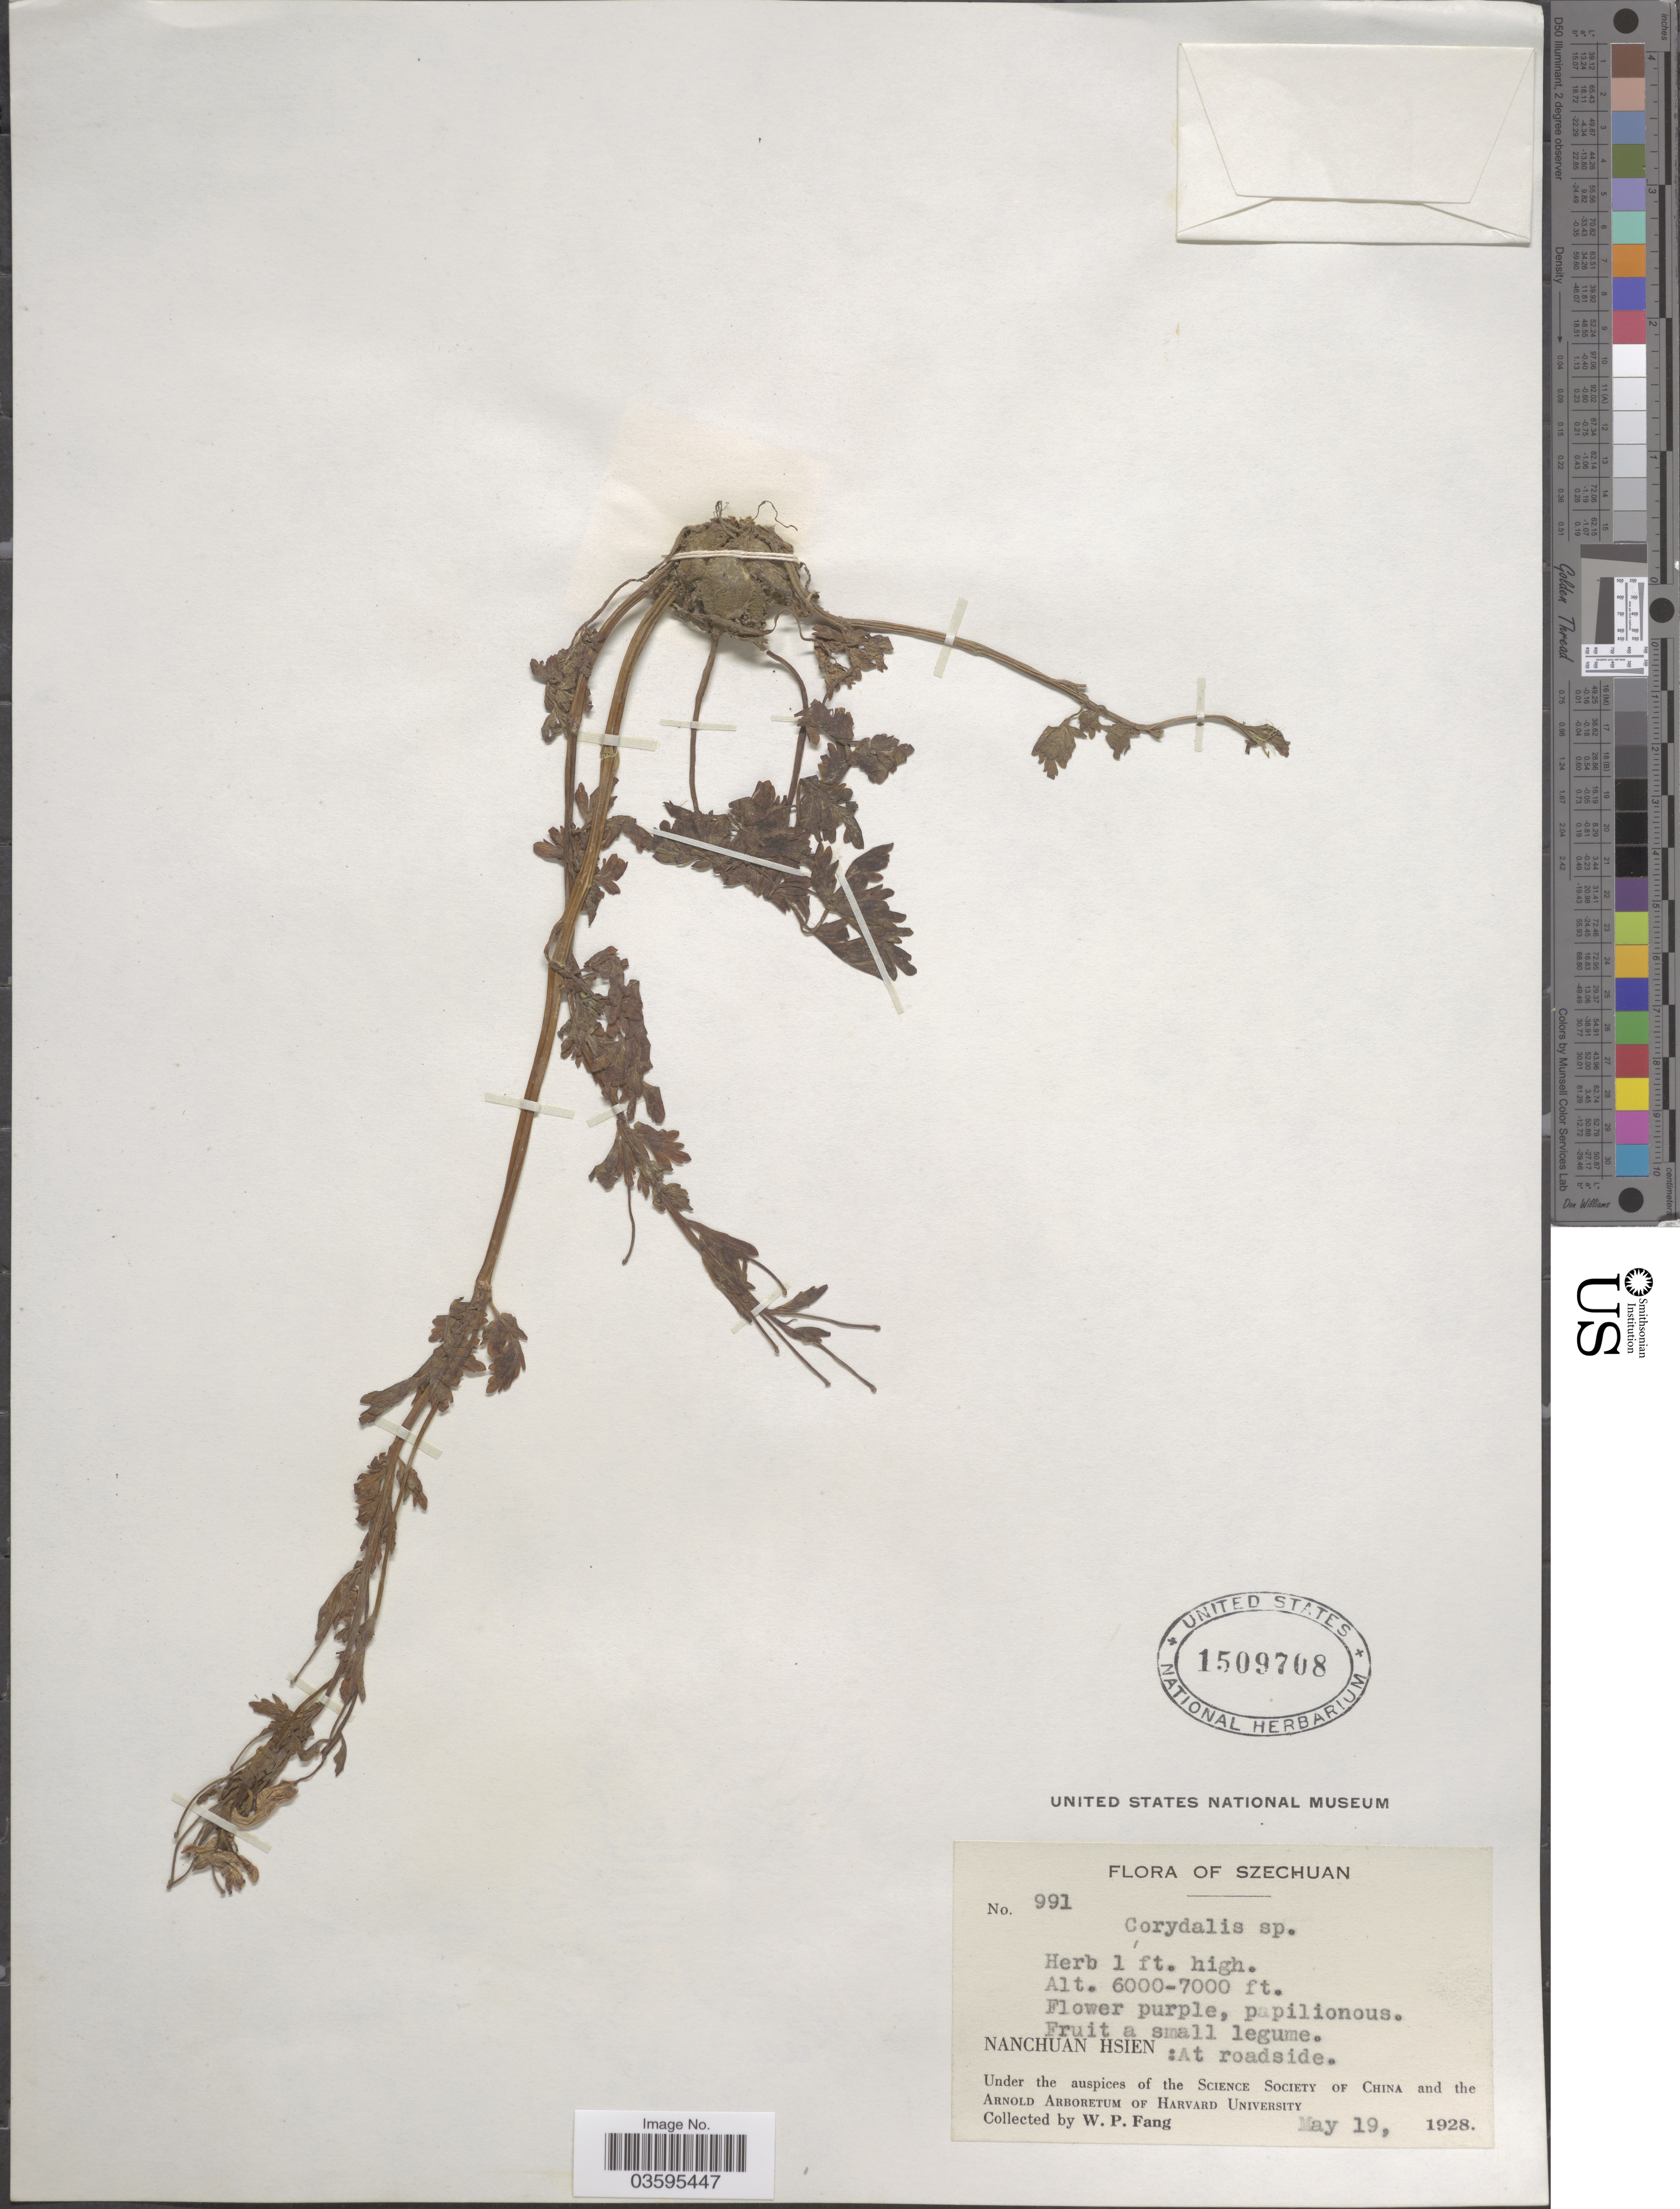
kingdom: Plantae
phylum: Tracheophyta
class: Magnoliopsida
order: Ranunculales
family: Papaveraceae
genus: Corydalis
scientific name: Corydalis sp.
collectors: W. P. Fang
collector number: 991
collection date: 1928-05-19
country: China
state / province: Sichuan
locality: Szechuan. Nanchuan Hsien: At roadside.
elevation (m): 1829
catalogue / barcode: US 1509708